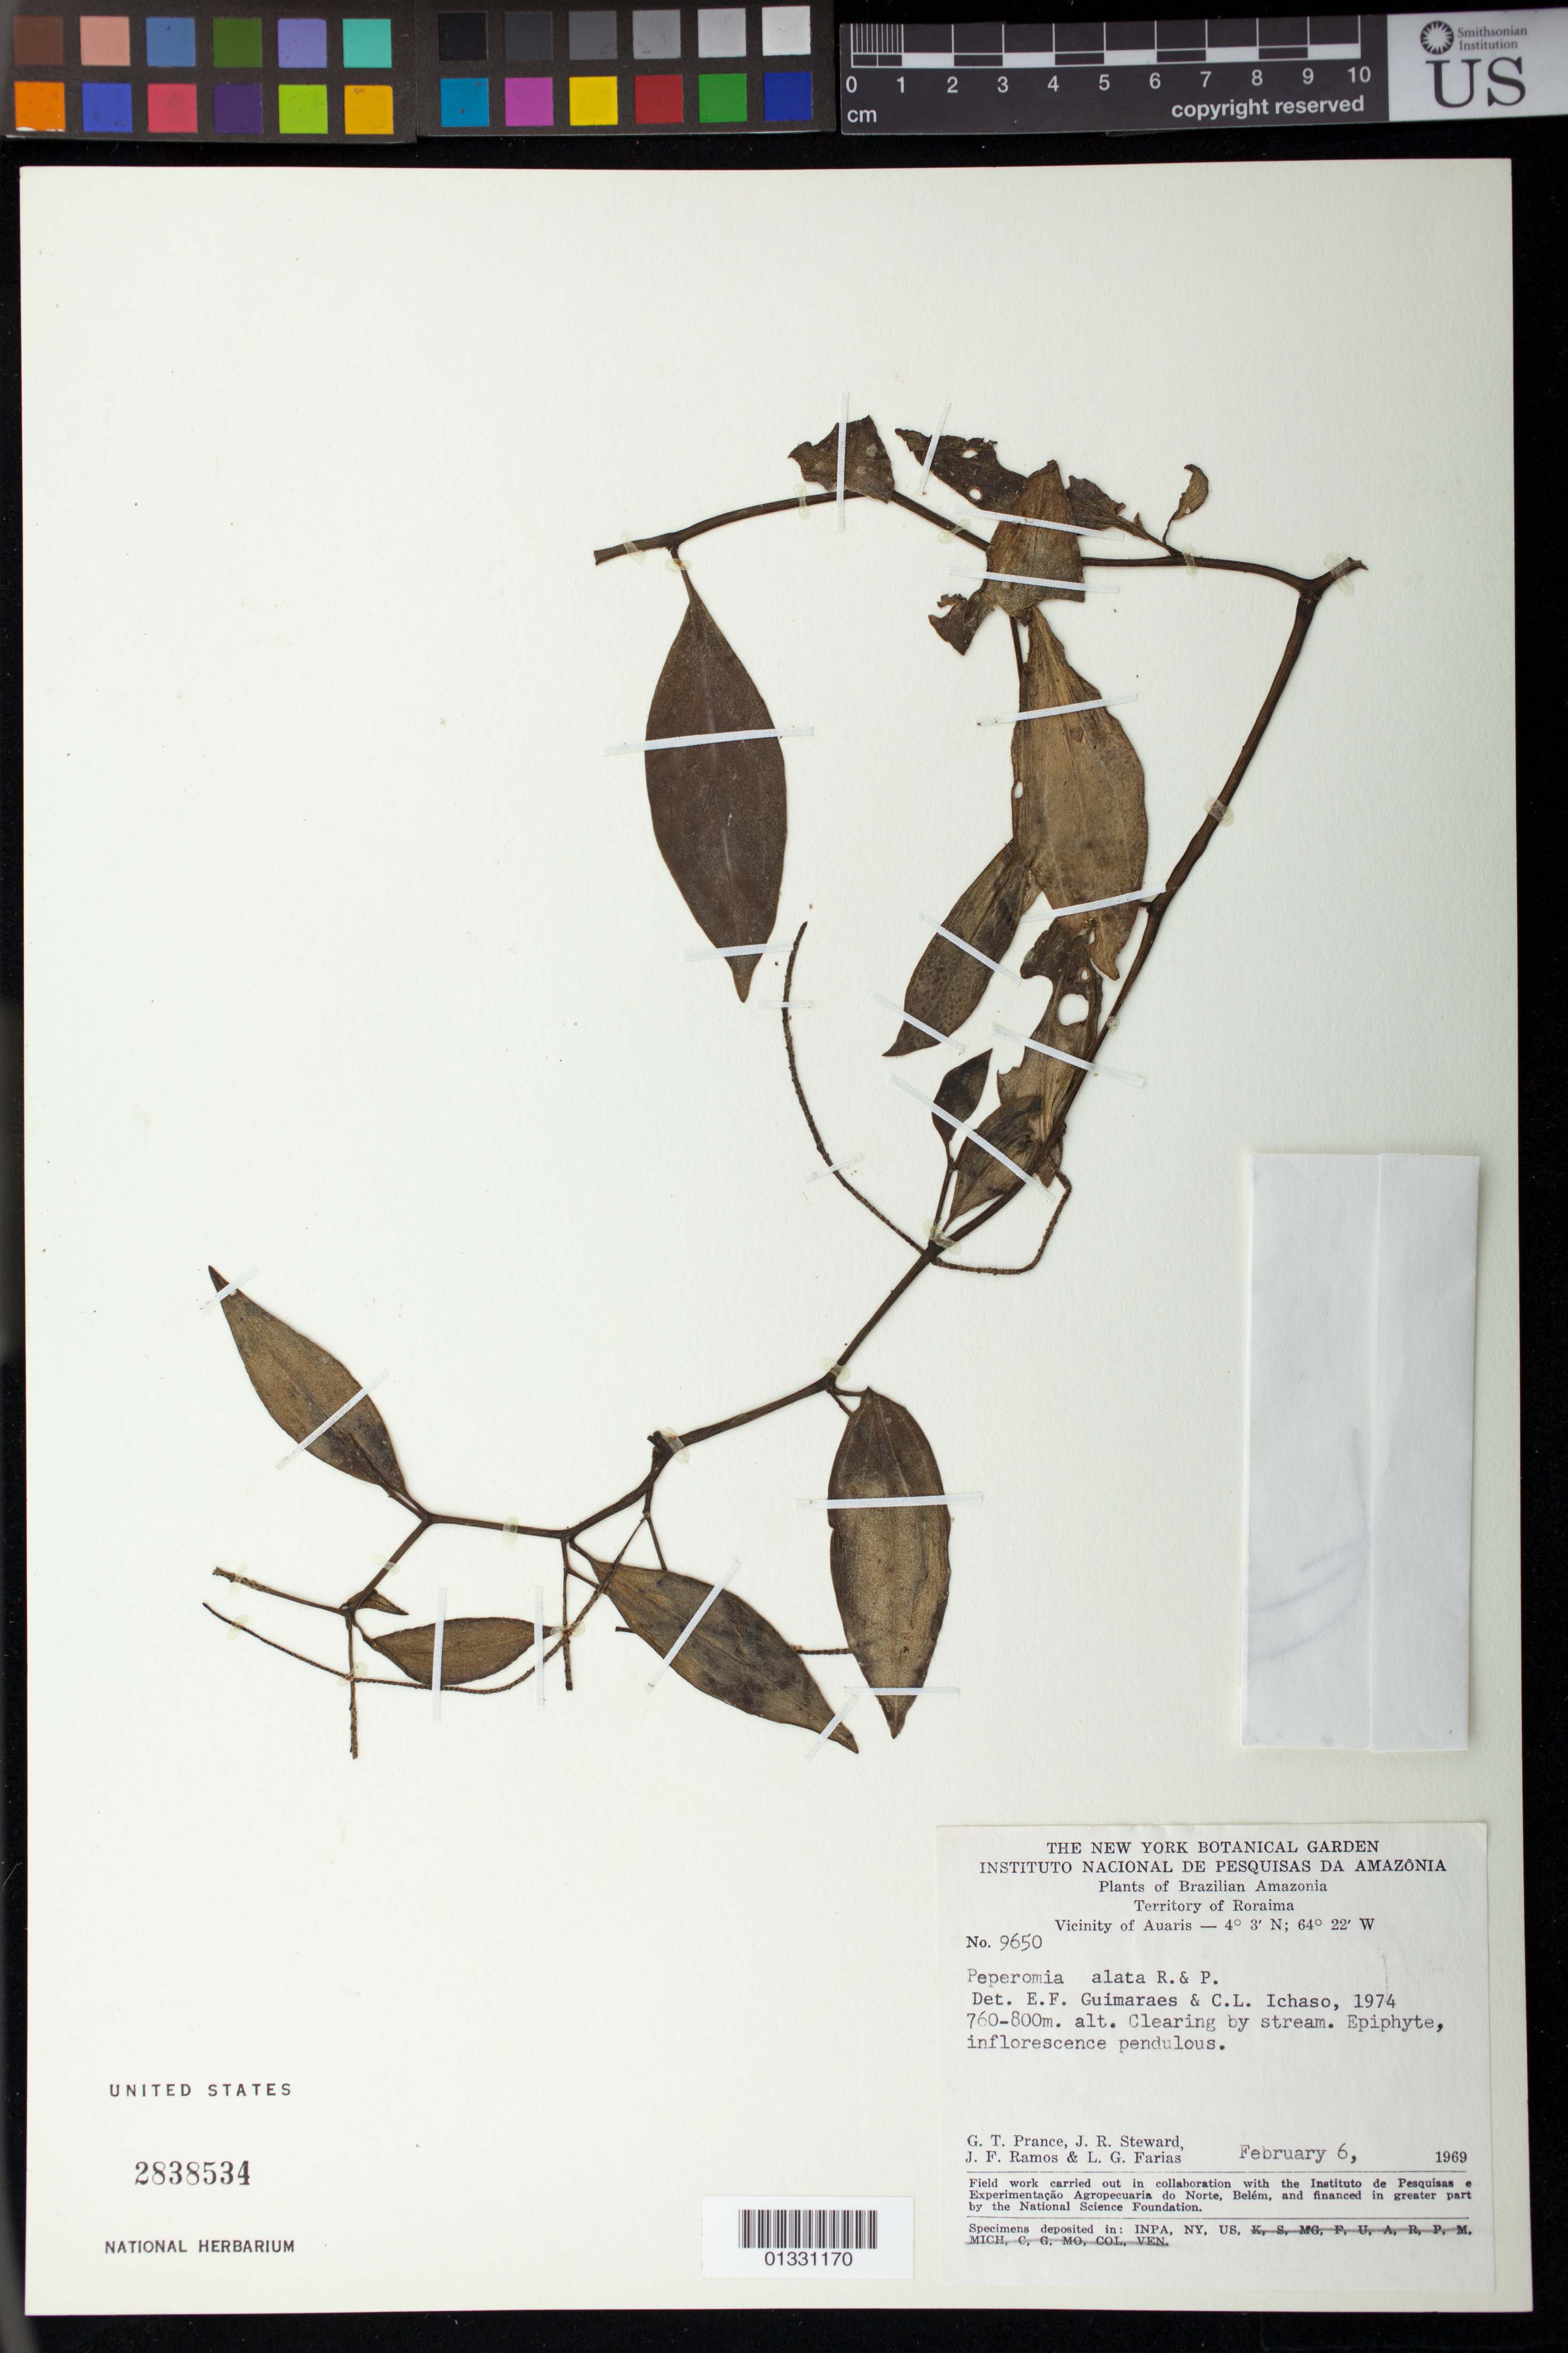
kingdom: Plantae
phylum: Tracheophyta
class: Magnoliopsida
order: Piperales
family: Piperaceae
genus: Peperomia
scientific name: Peperomia alata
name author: Ruiz & Pav.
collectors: G. T. Prance, J. R. Steward, J. F. Ramos & L. G. Farias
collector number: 9650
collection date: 1969-02-06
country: Brazil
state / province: Roraima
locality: Vicinity of Auaris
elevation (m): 760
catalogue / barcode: US 2838534